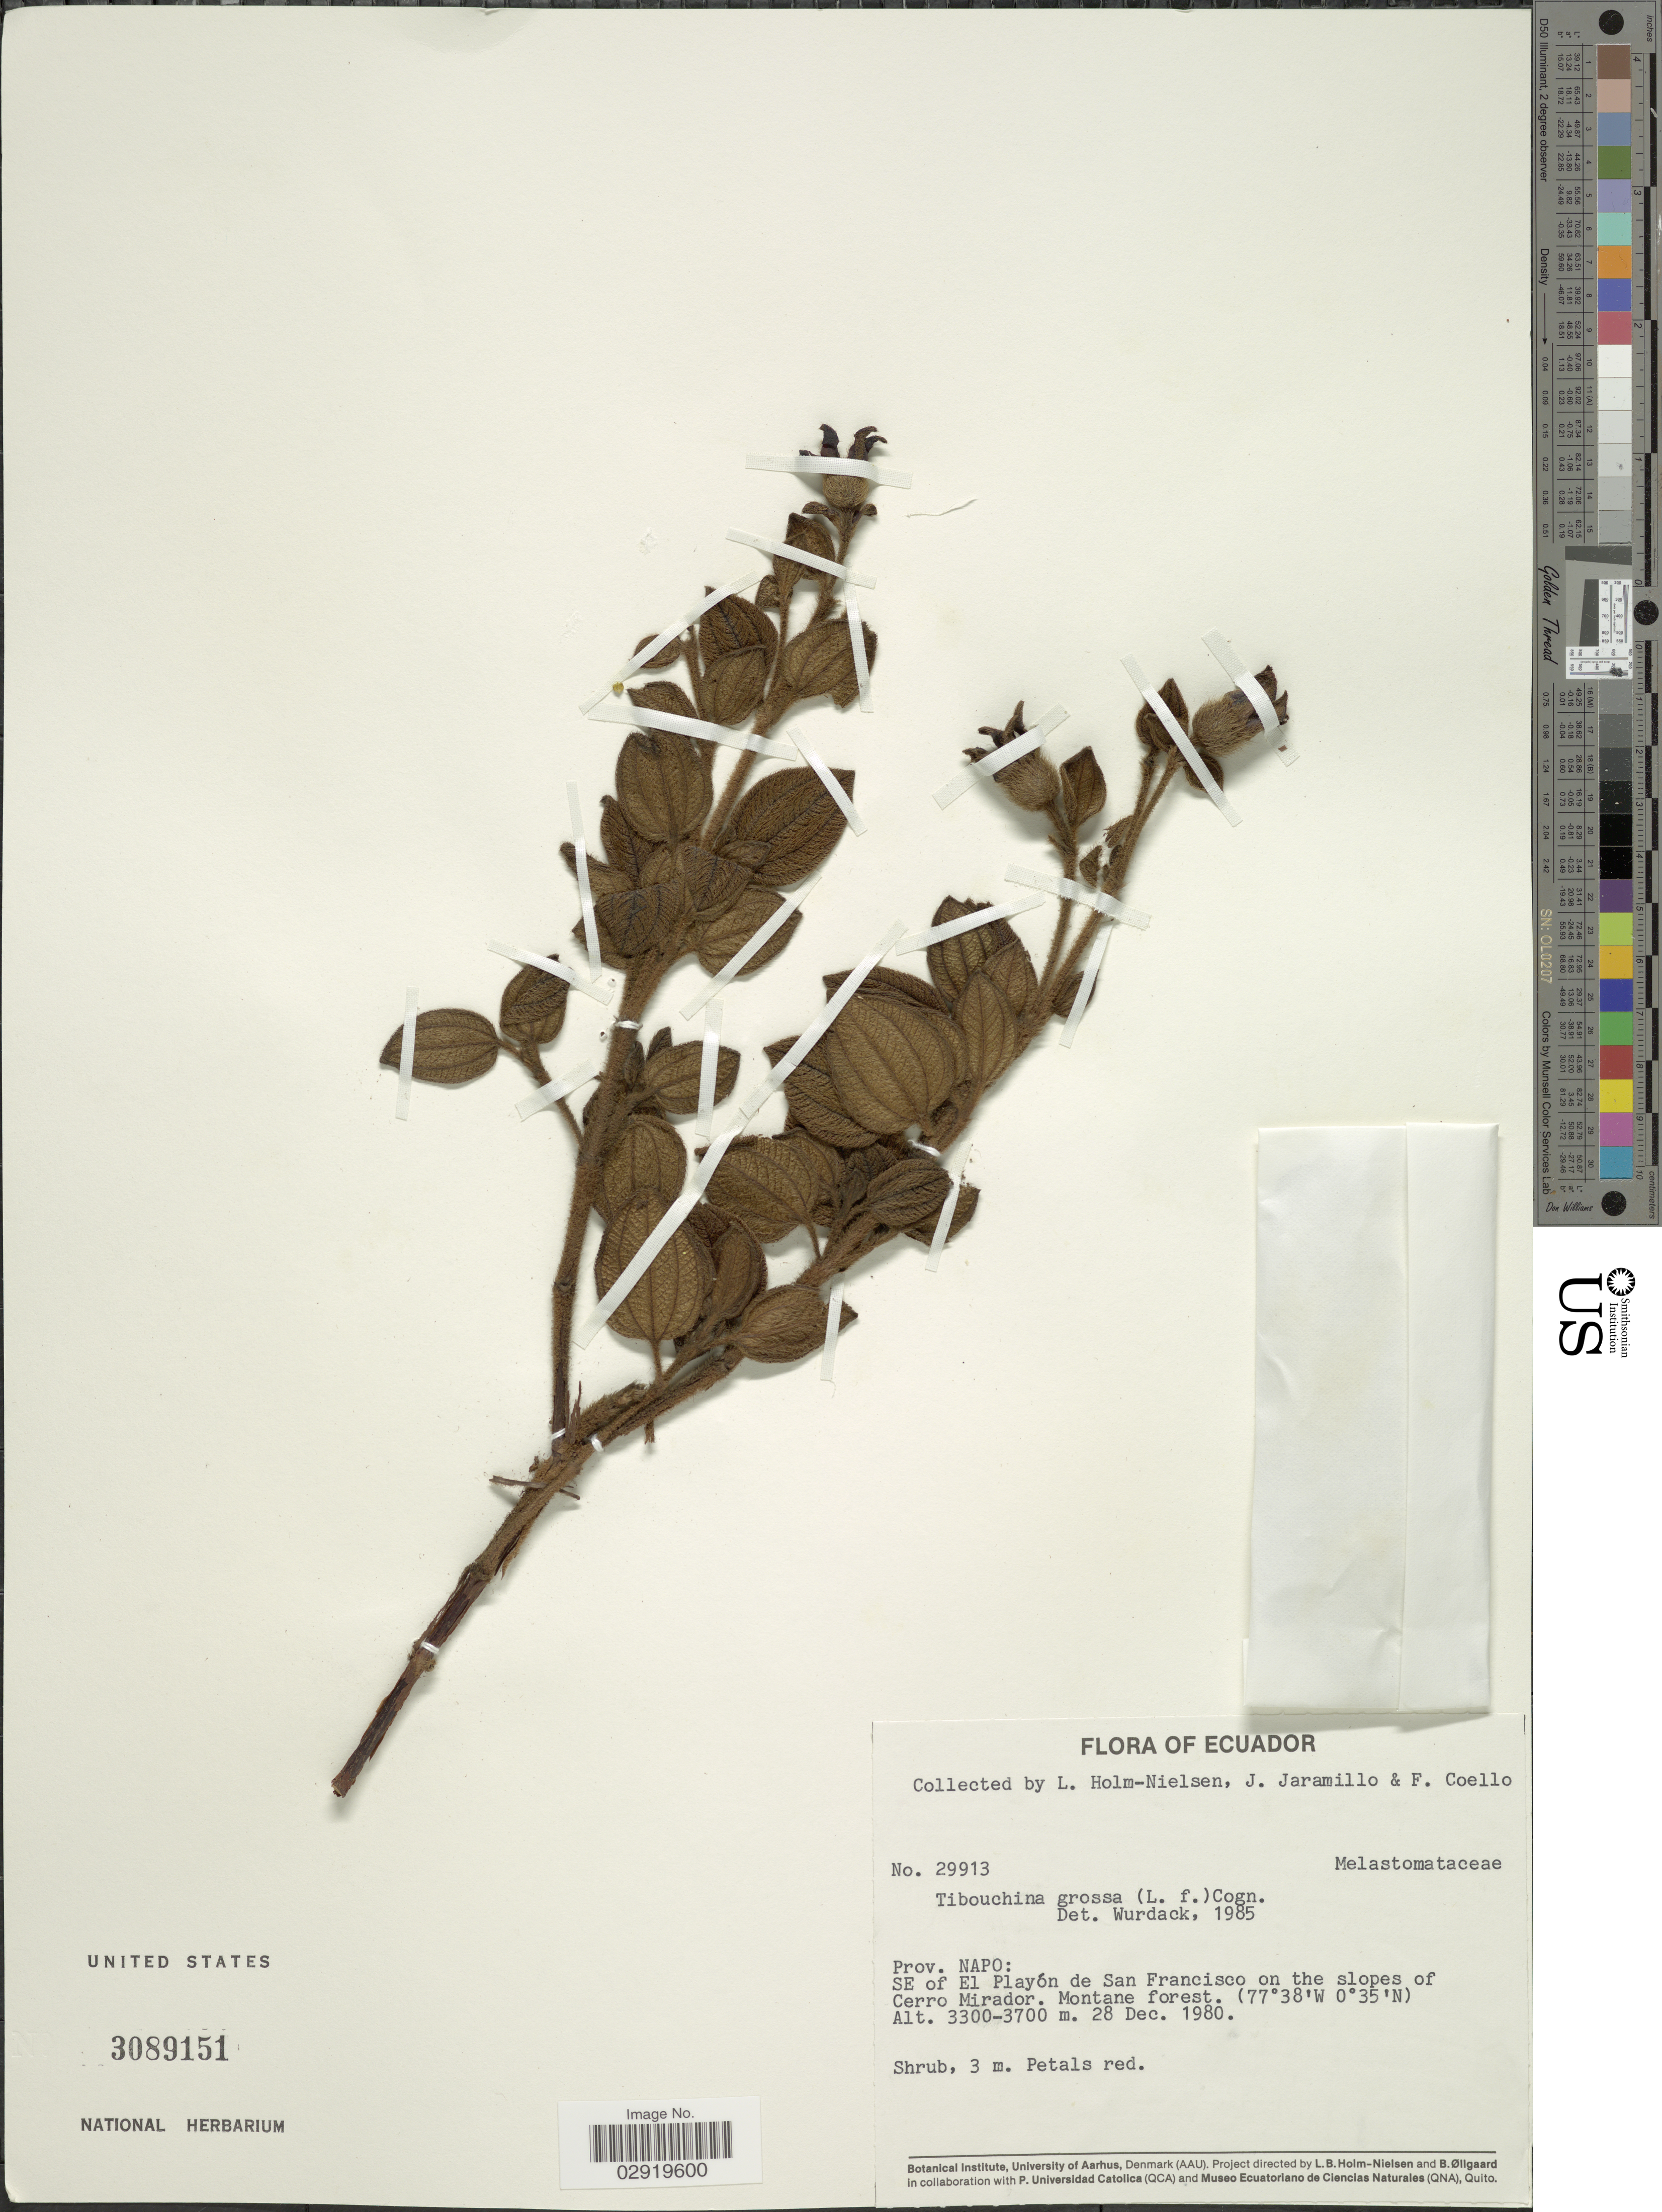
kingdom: Plantae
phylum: Tracheophyta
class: Magnoliopsida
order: Myrtales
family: Melastomataceae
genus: Chaetogastra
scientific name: Chaetogastra grossa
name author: (L. f.) P.J.F. Guim. & Michelang.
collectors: L. Holm-Nielsen, J. Jaramillo & F. Coello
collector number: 29913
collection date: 1980-12-28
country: Ecuador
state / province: Napo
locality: SE of El Playón de San Francisco on the slopes of Cerro Mirador.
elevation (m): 3300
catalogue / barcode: US 3089151